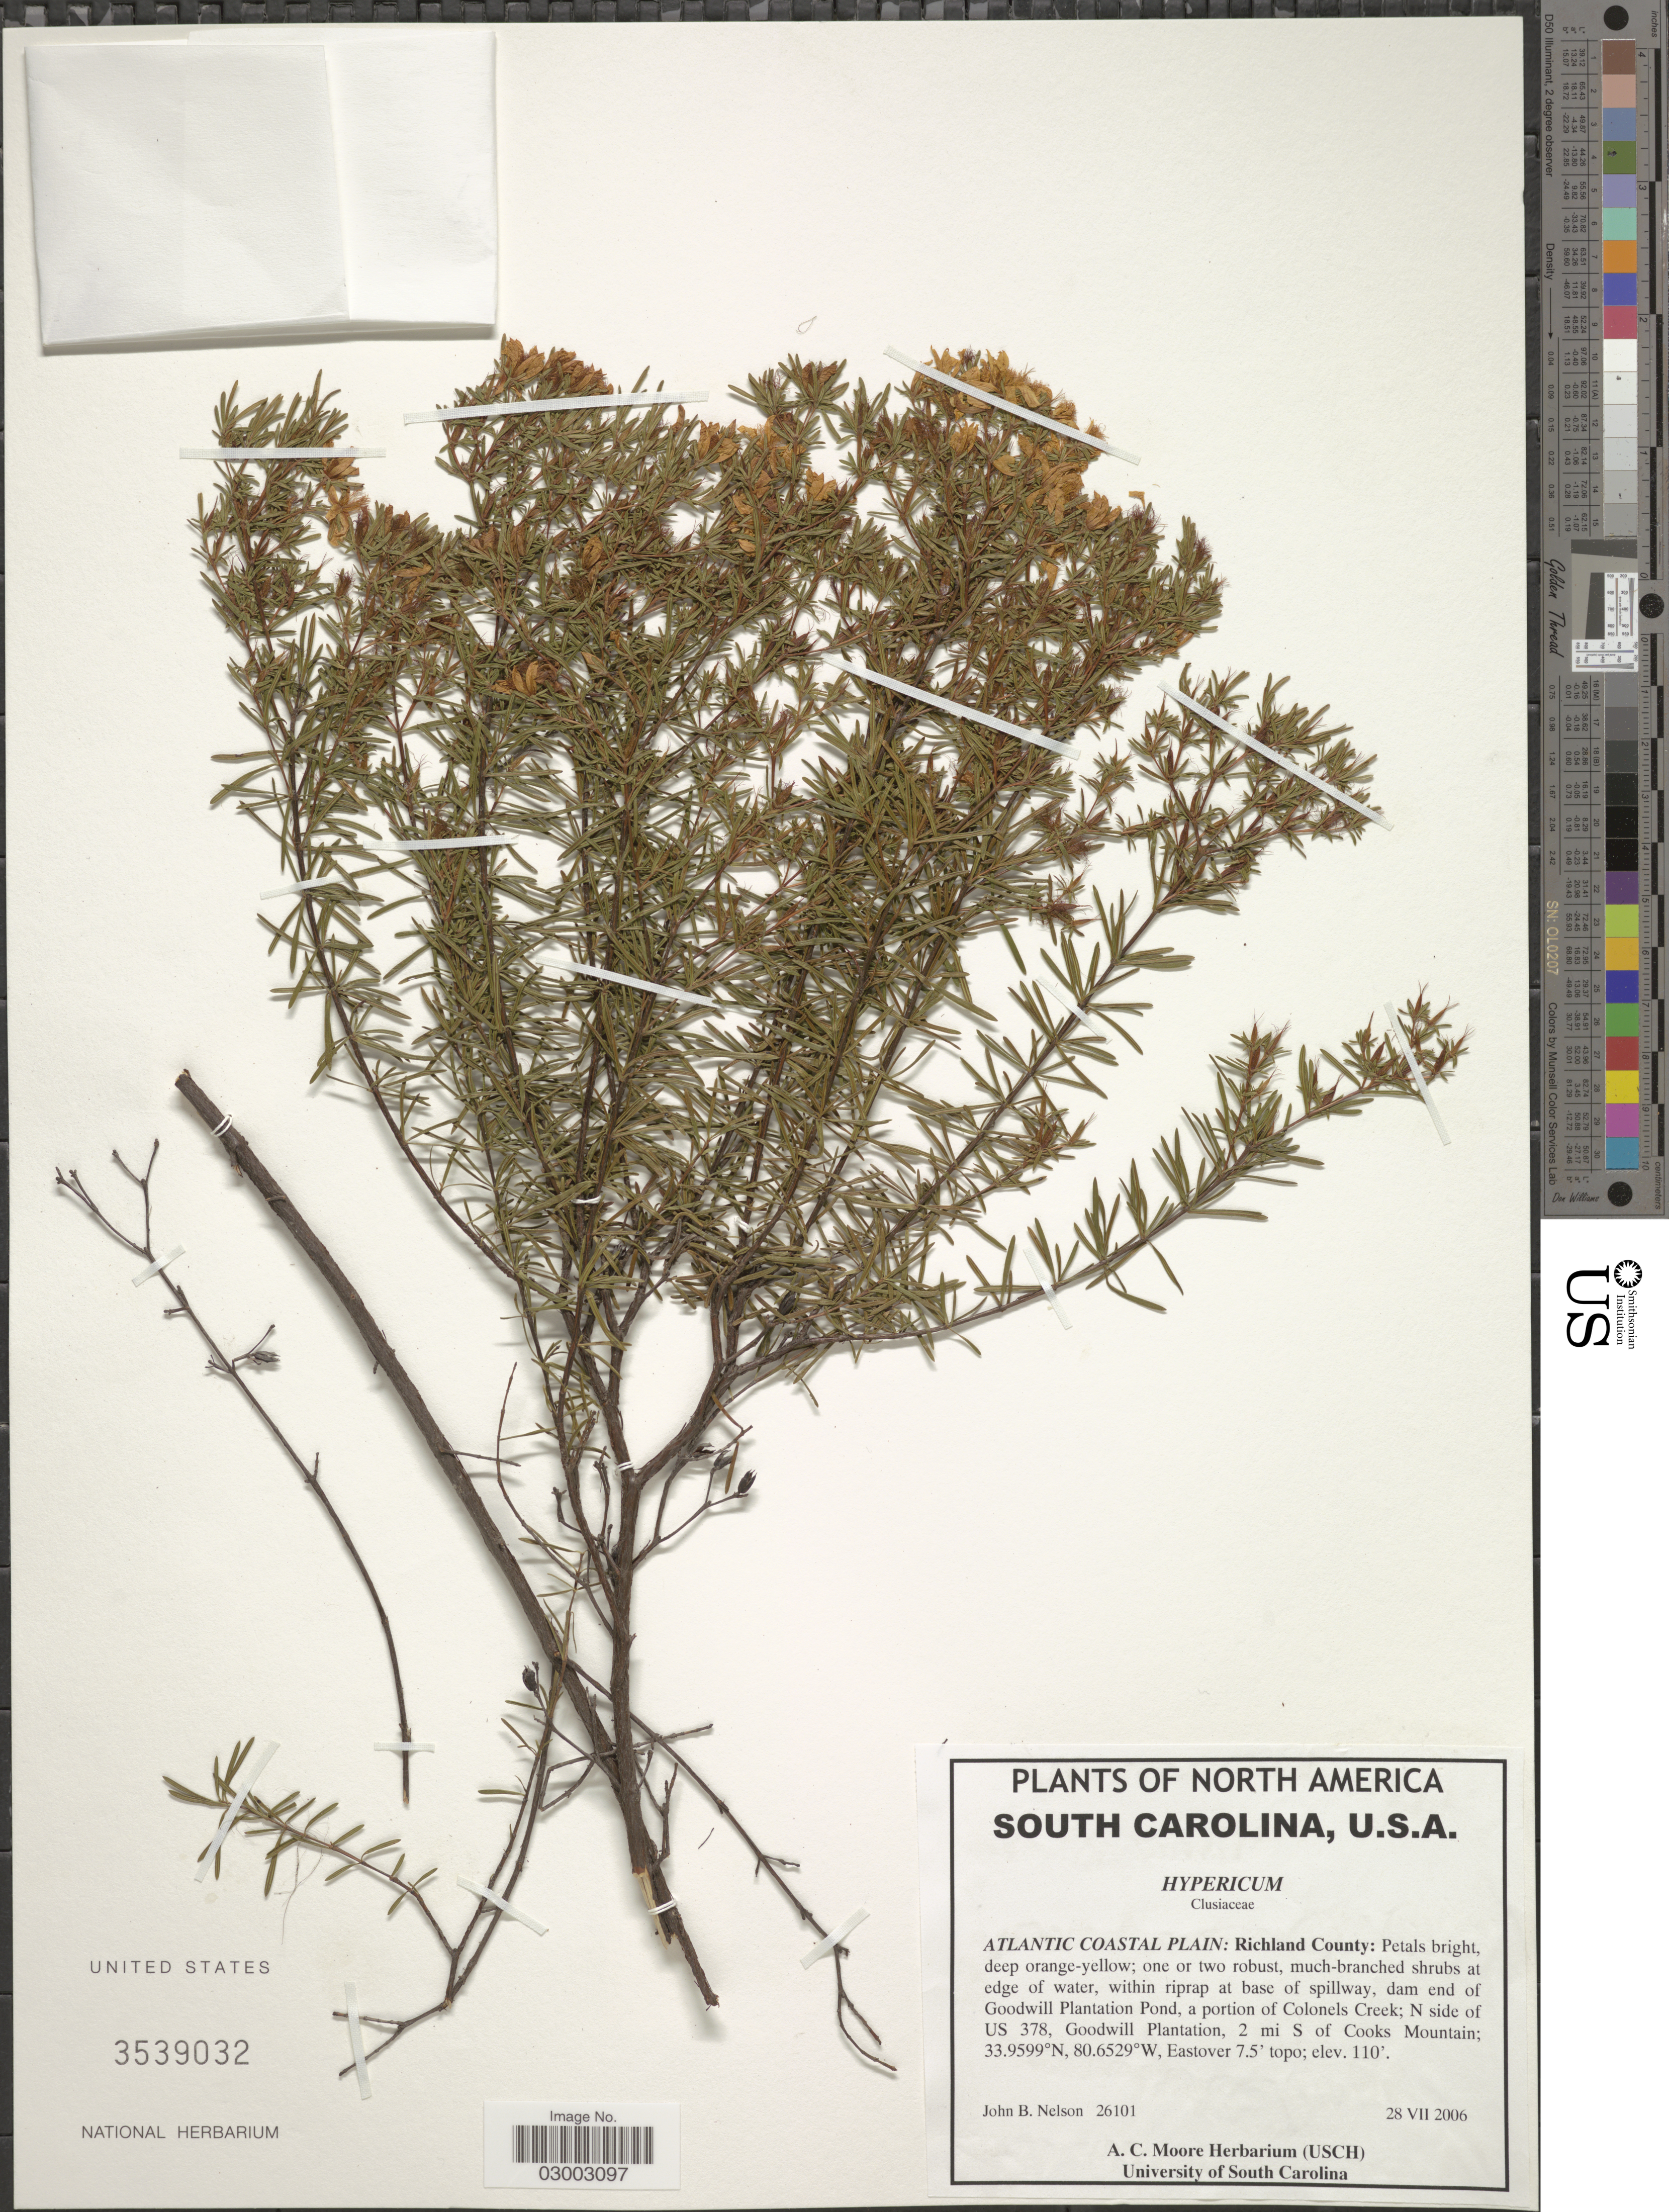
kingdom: Plantae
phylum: Tracheophyta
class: Magnoliopsida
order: Malpighiales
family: Hypericaceae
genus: Hypericum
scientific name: Hypericum sp.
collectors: J. B. Nelson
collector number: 26101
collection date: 2006-07-28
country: United States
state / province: South Carolina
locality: Atlantic Coast Plain: Richland County, dam end of Goodwill Plantation Pond, a portion of Colonels Creek; N side of US 378, Goodwill Plantation, 2 mi S of Cooks Mountain.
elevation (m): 34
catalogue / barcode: US 3539032